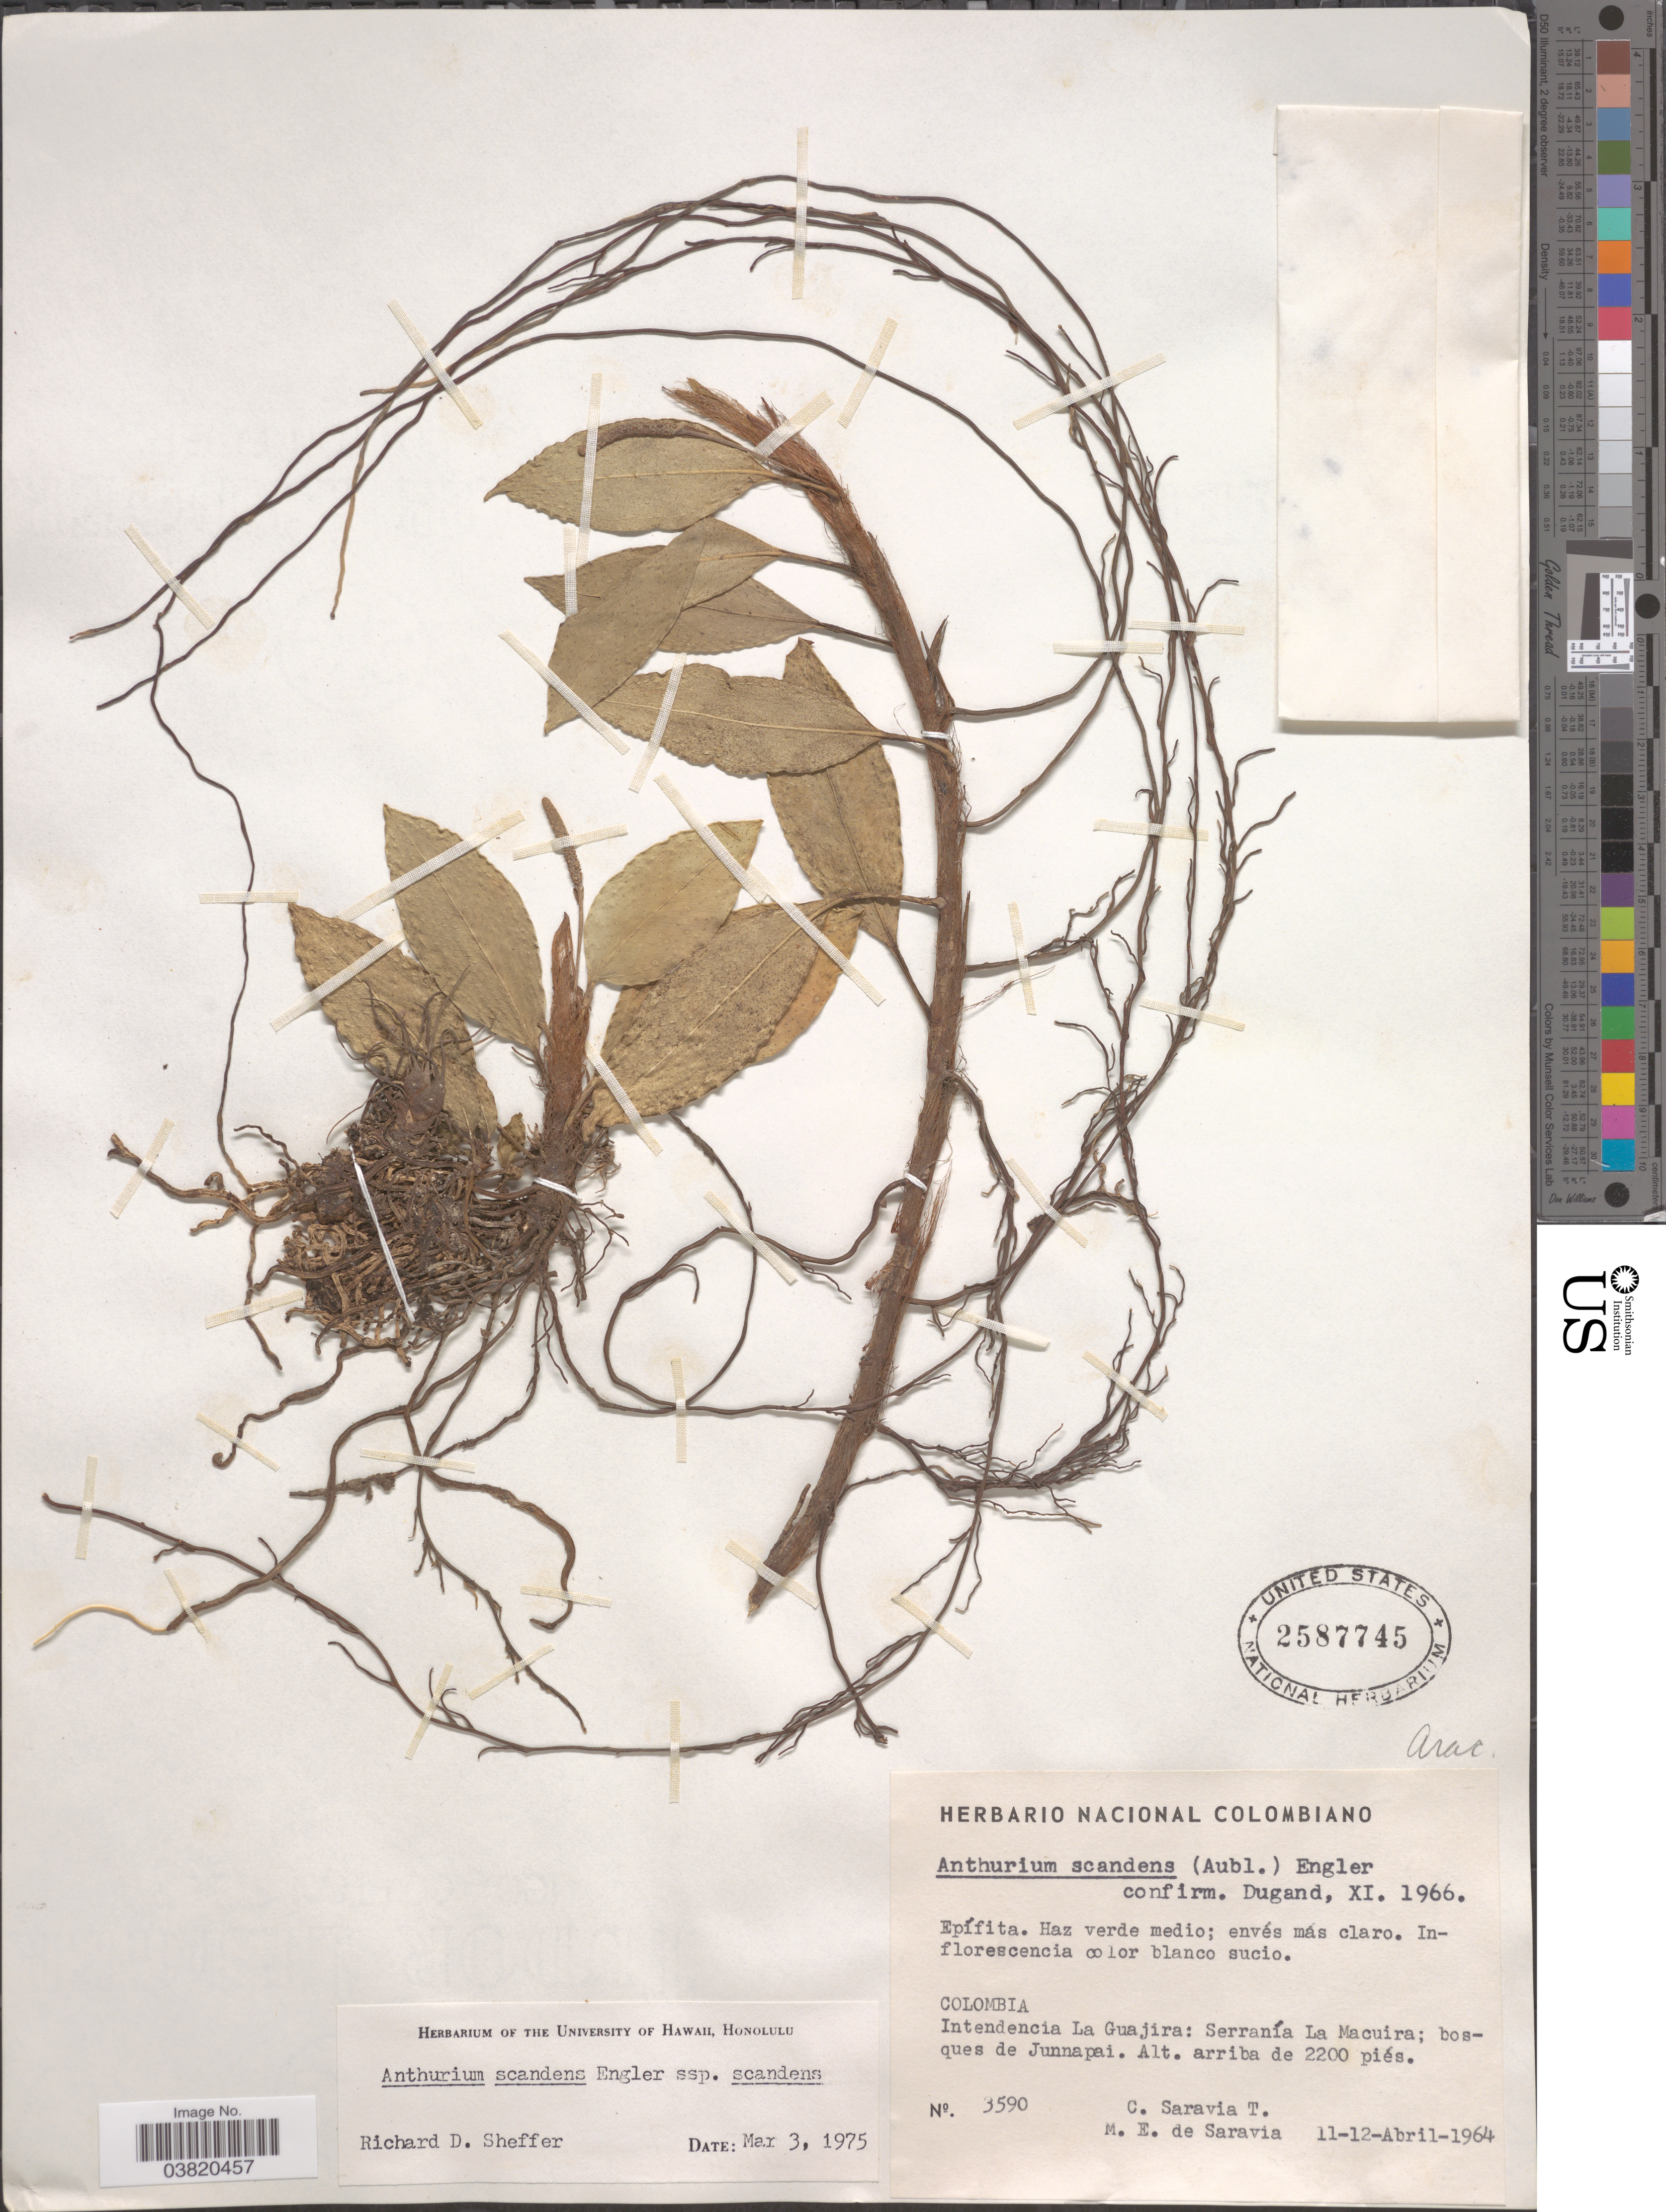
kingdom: Plantae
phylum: Tracheophyta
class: Liliopsida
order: Alismatales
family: Araceae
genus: Anthurium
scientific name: Anthurium scandens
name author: (Aubl.) Engl.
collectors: C. Saravia T. & M. E. Saravia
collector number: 3590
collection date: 1964-04-11/1964-04-12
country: Colombia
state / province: La Guajira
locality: Intendencia La Guajira: Serranía La Macuira; bosques de Junnapai.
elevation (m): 671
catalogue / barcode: US 2587745